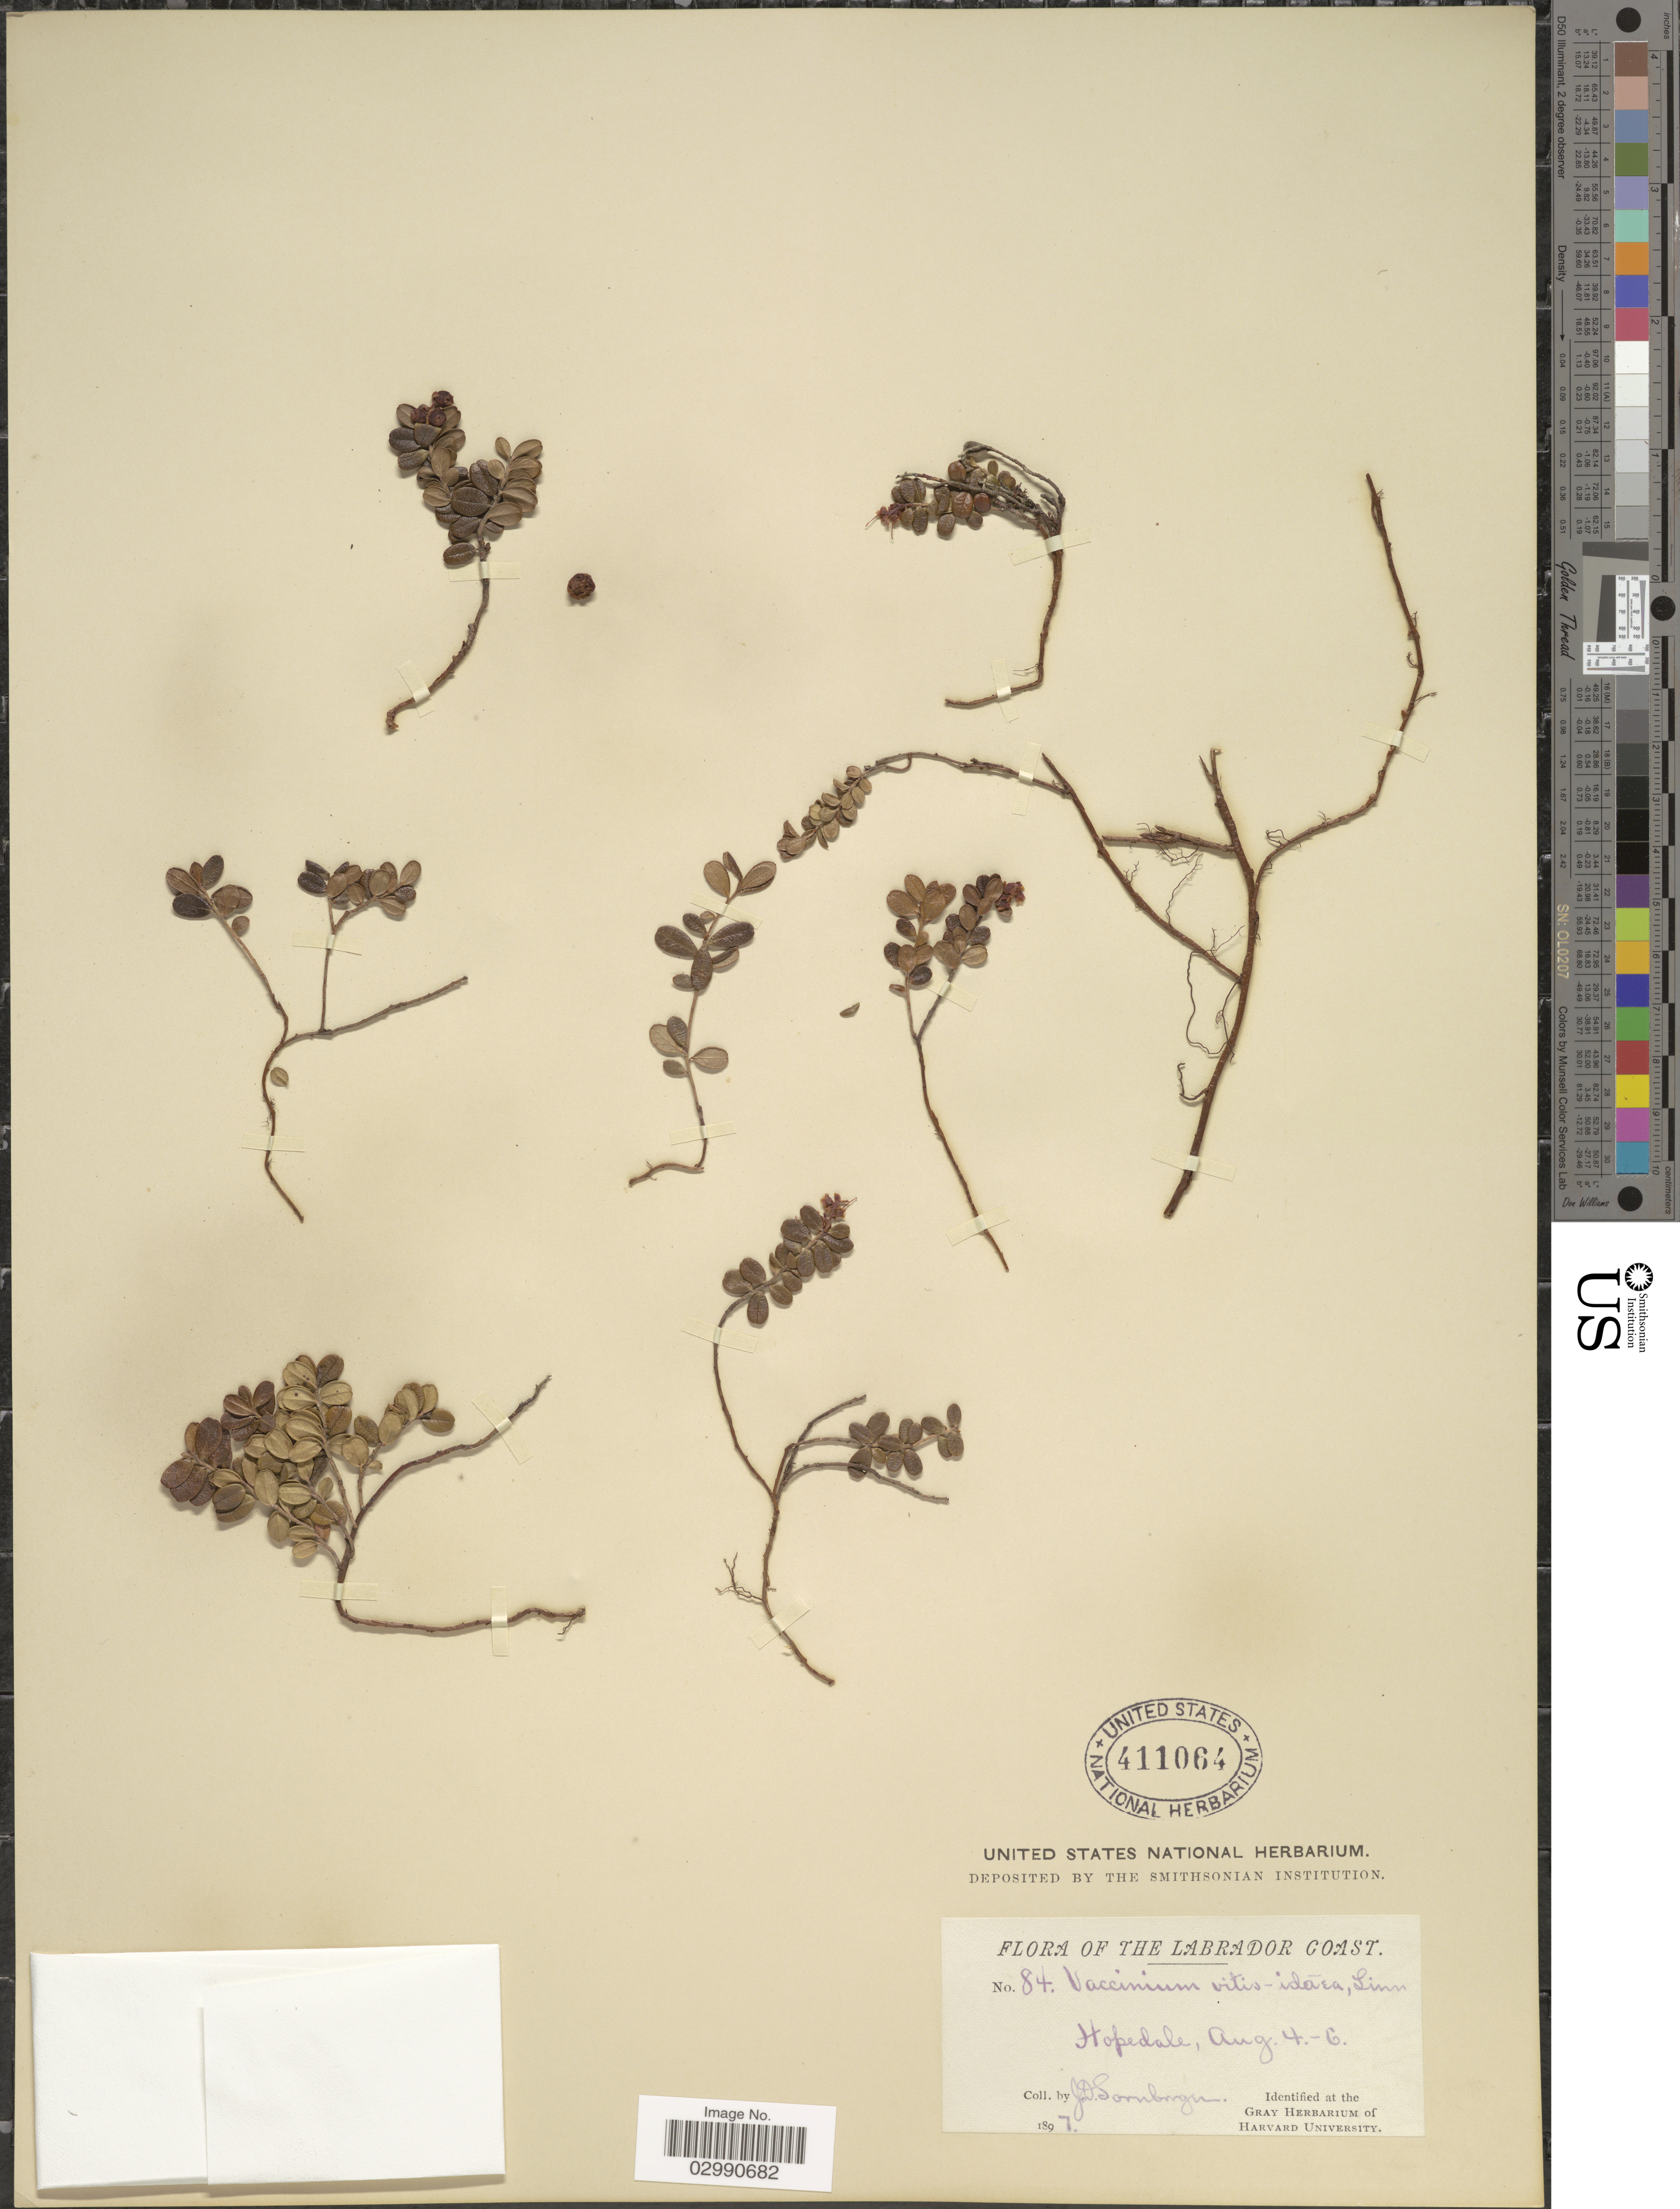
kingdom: Plantae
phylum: Tracheophyta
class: Magnoliopsida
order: Ericales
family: Ericaceae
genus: Vaccinium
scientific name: Vaccinium vitis-idaea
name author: L.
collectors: J. Sornborger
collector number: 84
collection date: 1897-08-04/1897-08-06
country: Canada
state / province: Newfoundland and Labrador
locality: The Labrador Coast, Hopedale.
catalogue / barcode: US 411064